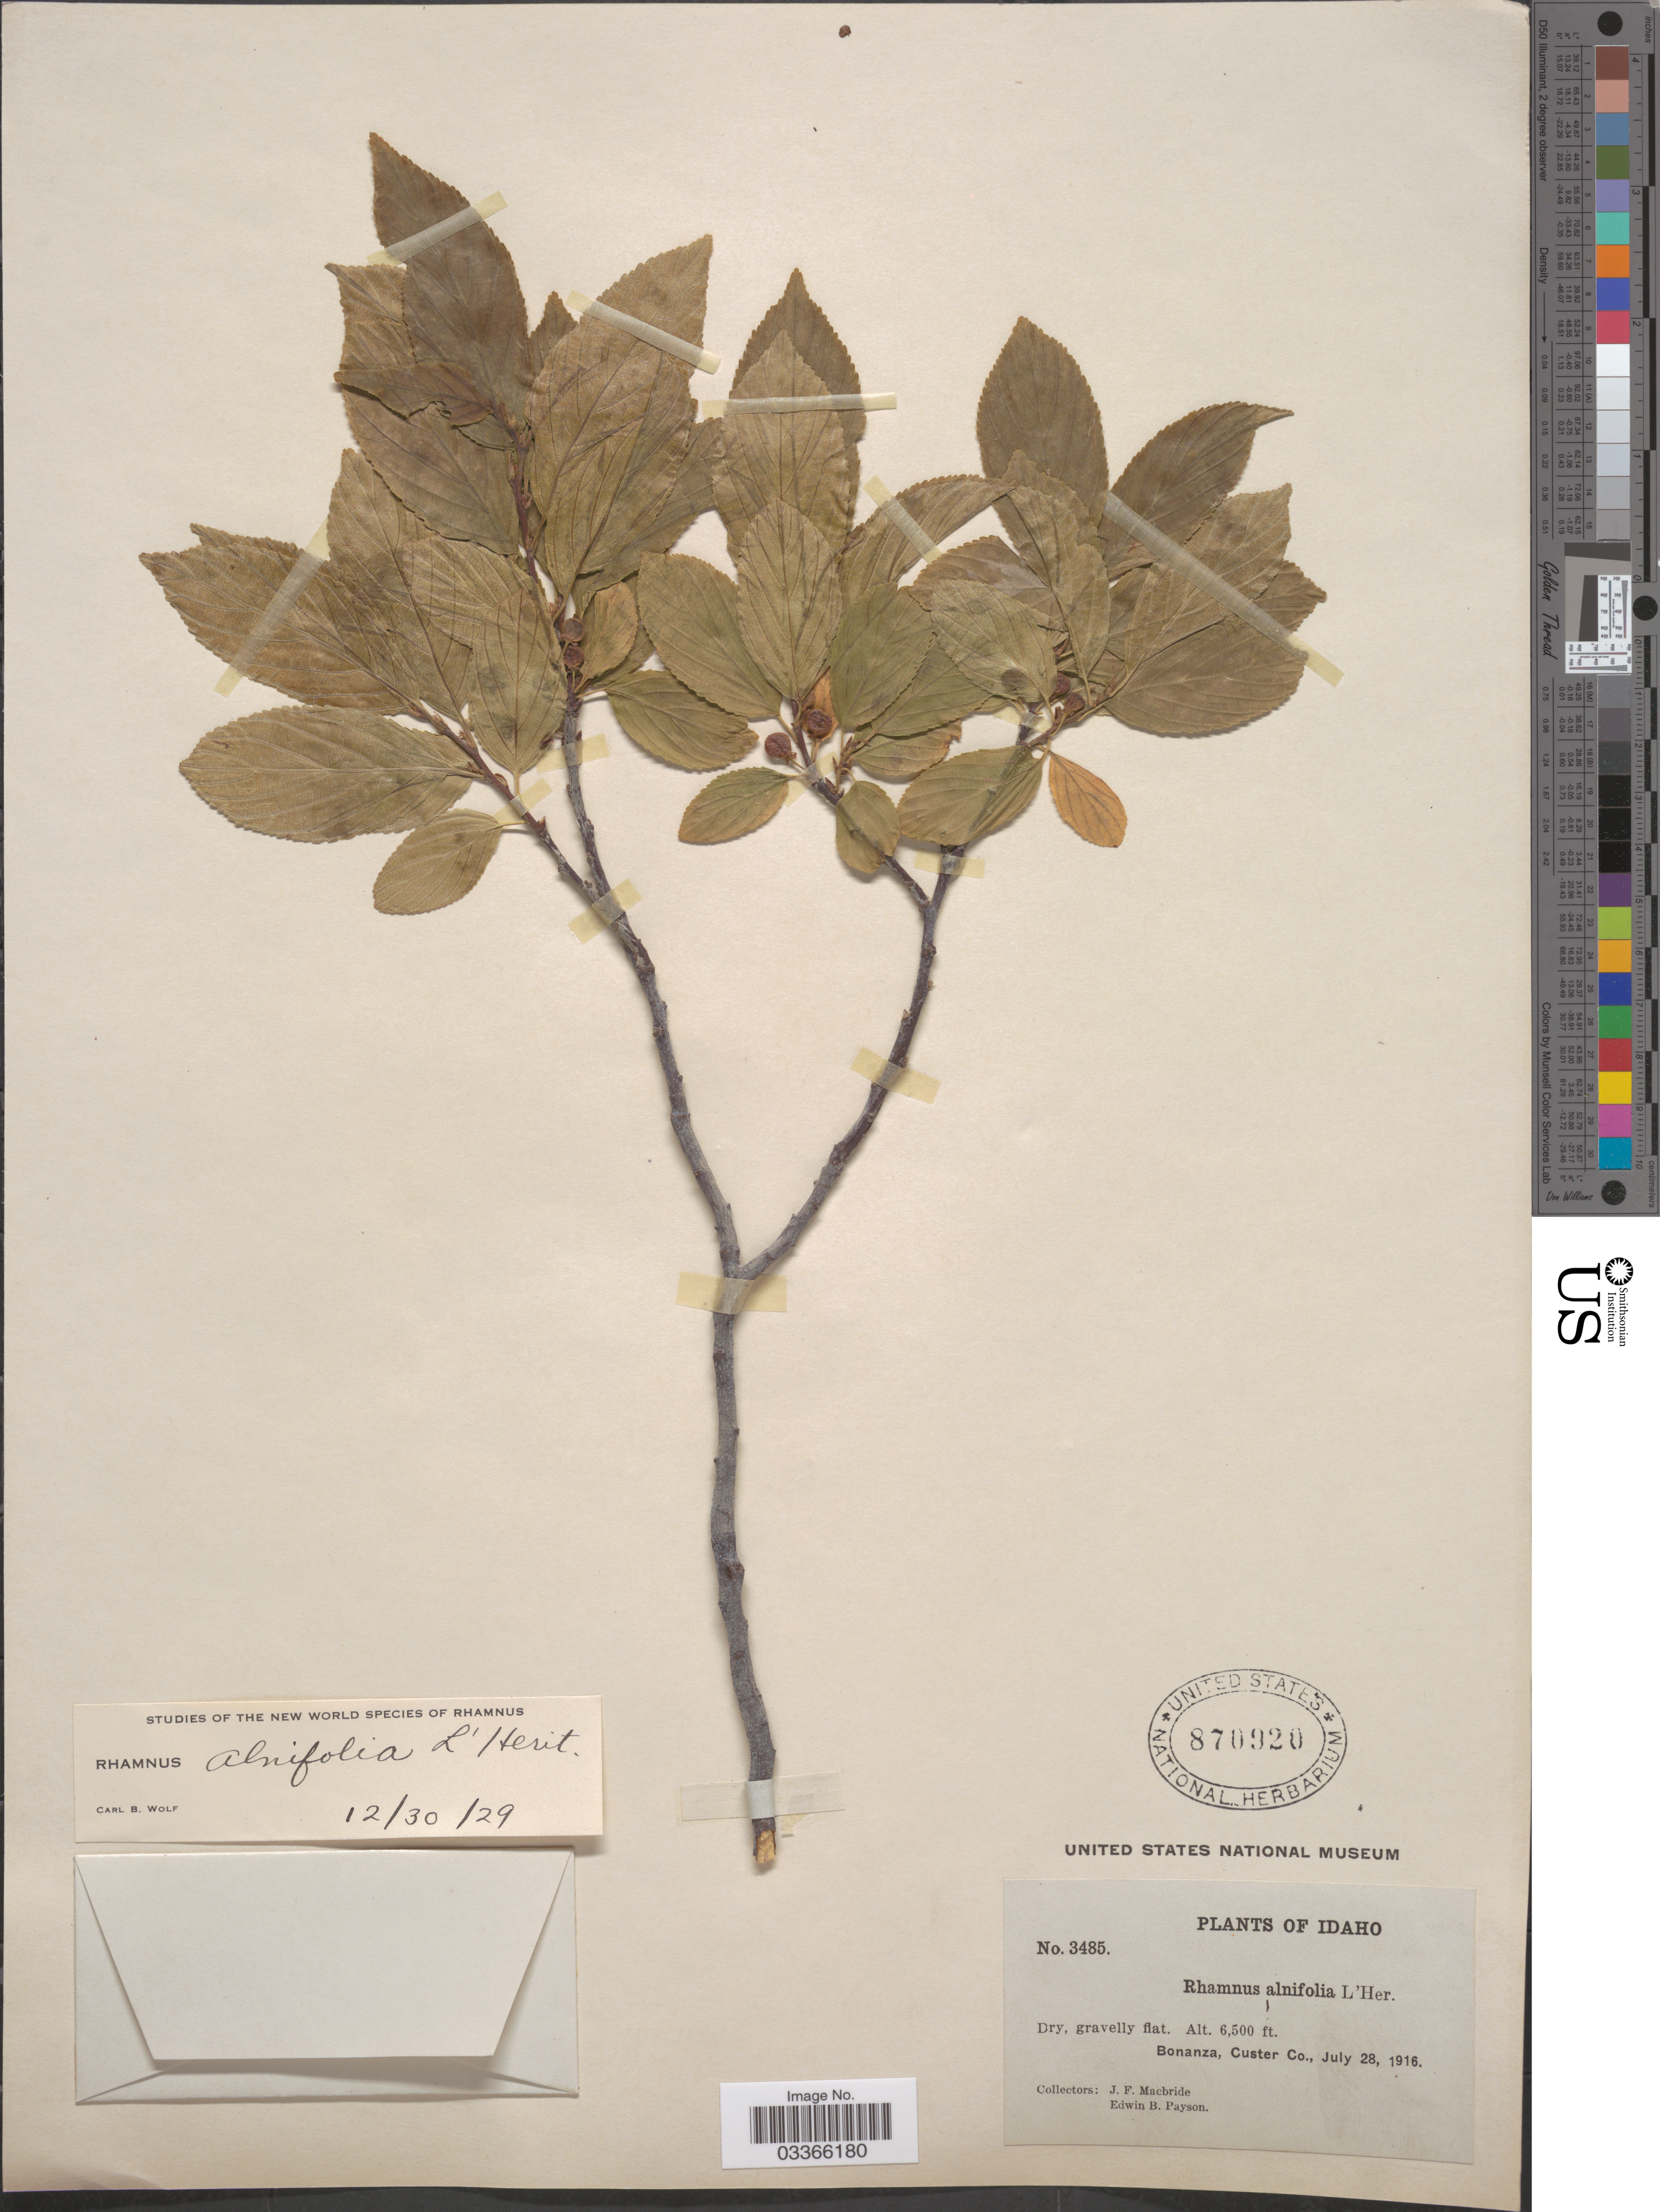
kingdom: Plantae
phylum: Tracheophyta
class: Magnoliopsida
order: Rosales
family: Rhamnaceae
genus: Rhamnus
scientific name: Rhamnus alnifolia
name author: L'Hér.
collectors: J. F. Macbride & E. B. Payson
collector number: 3485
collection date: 1916-07-28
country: United States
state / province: Idaho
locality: Bonanza, Custer Co.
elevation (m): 1981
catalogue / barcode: US 870920